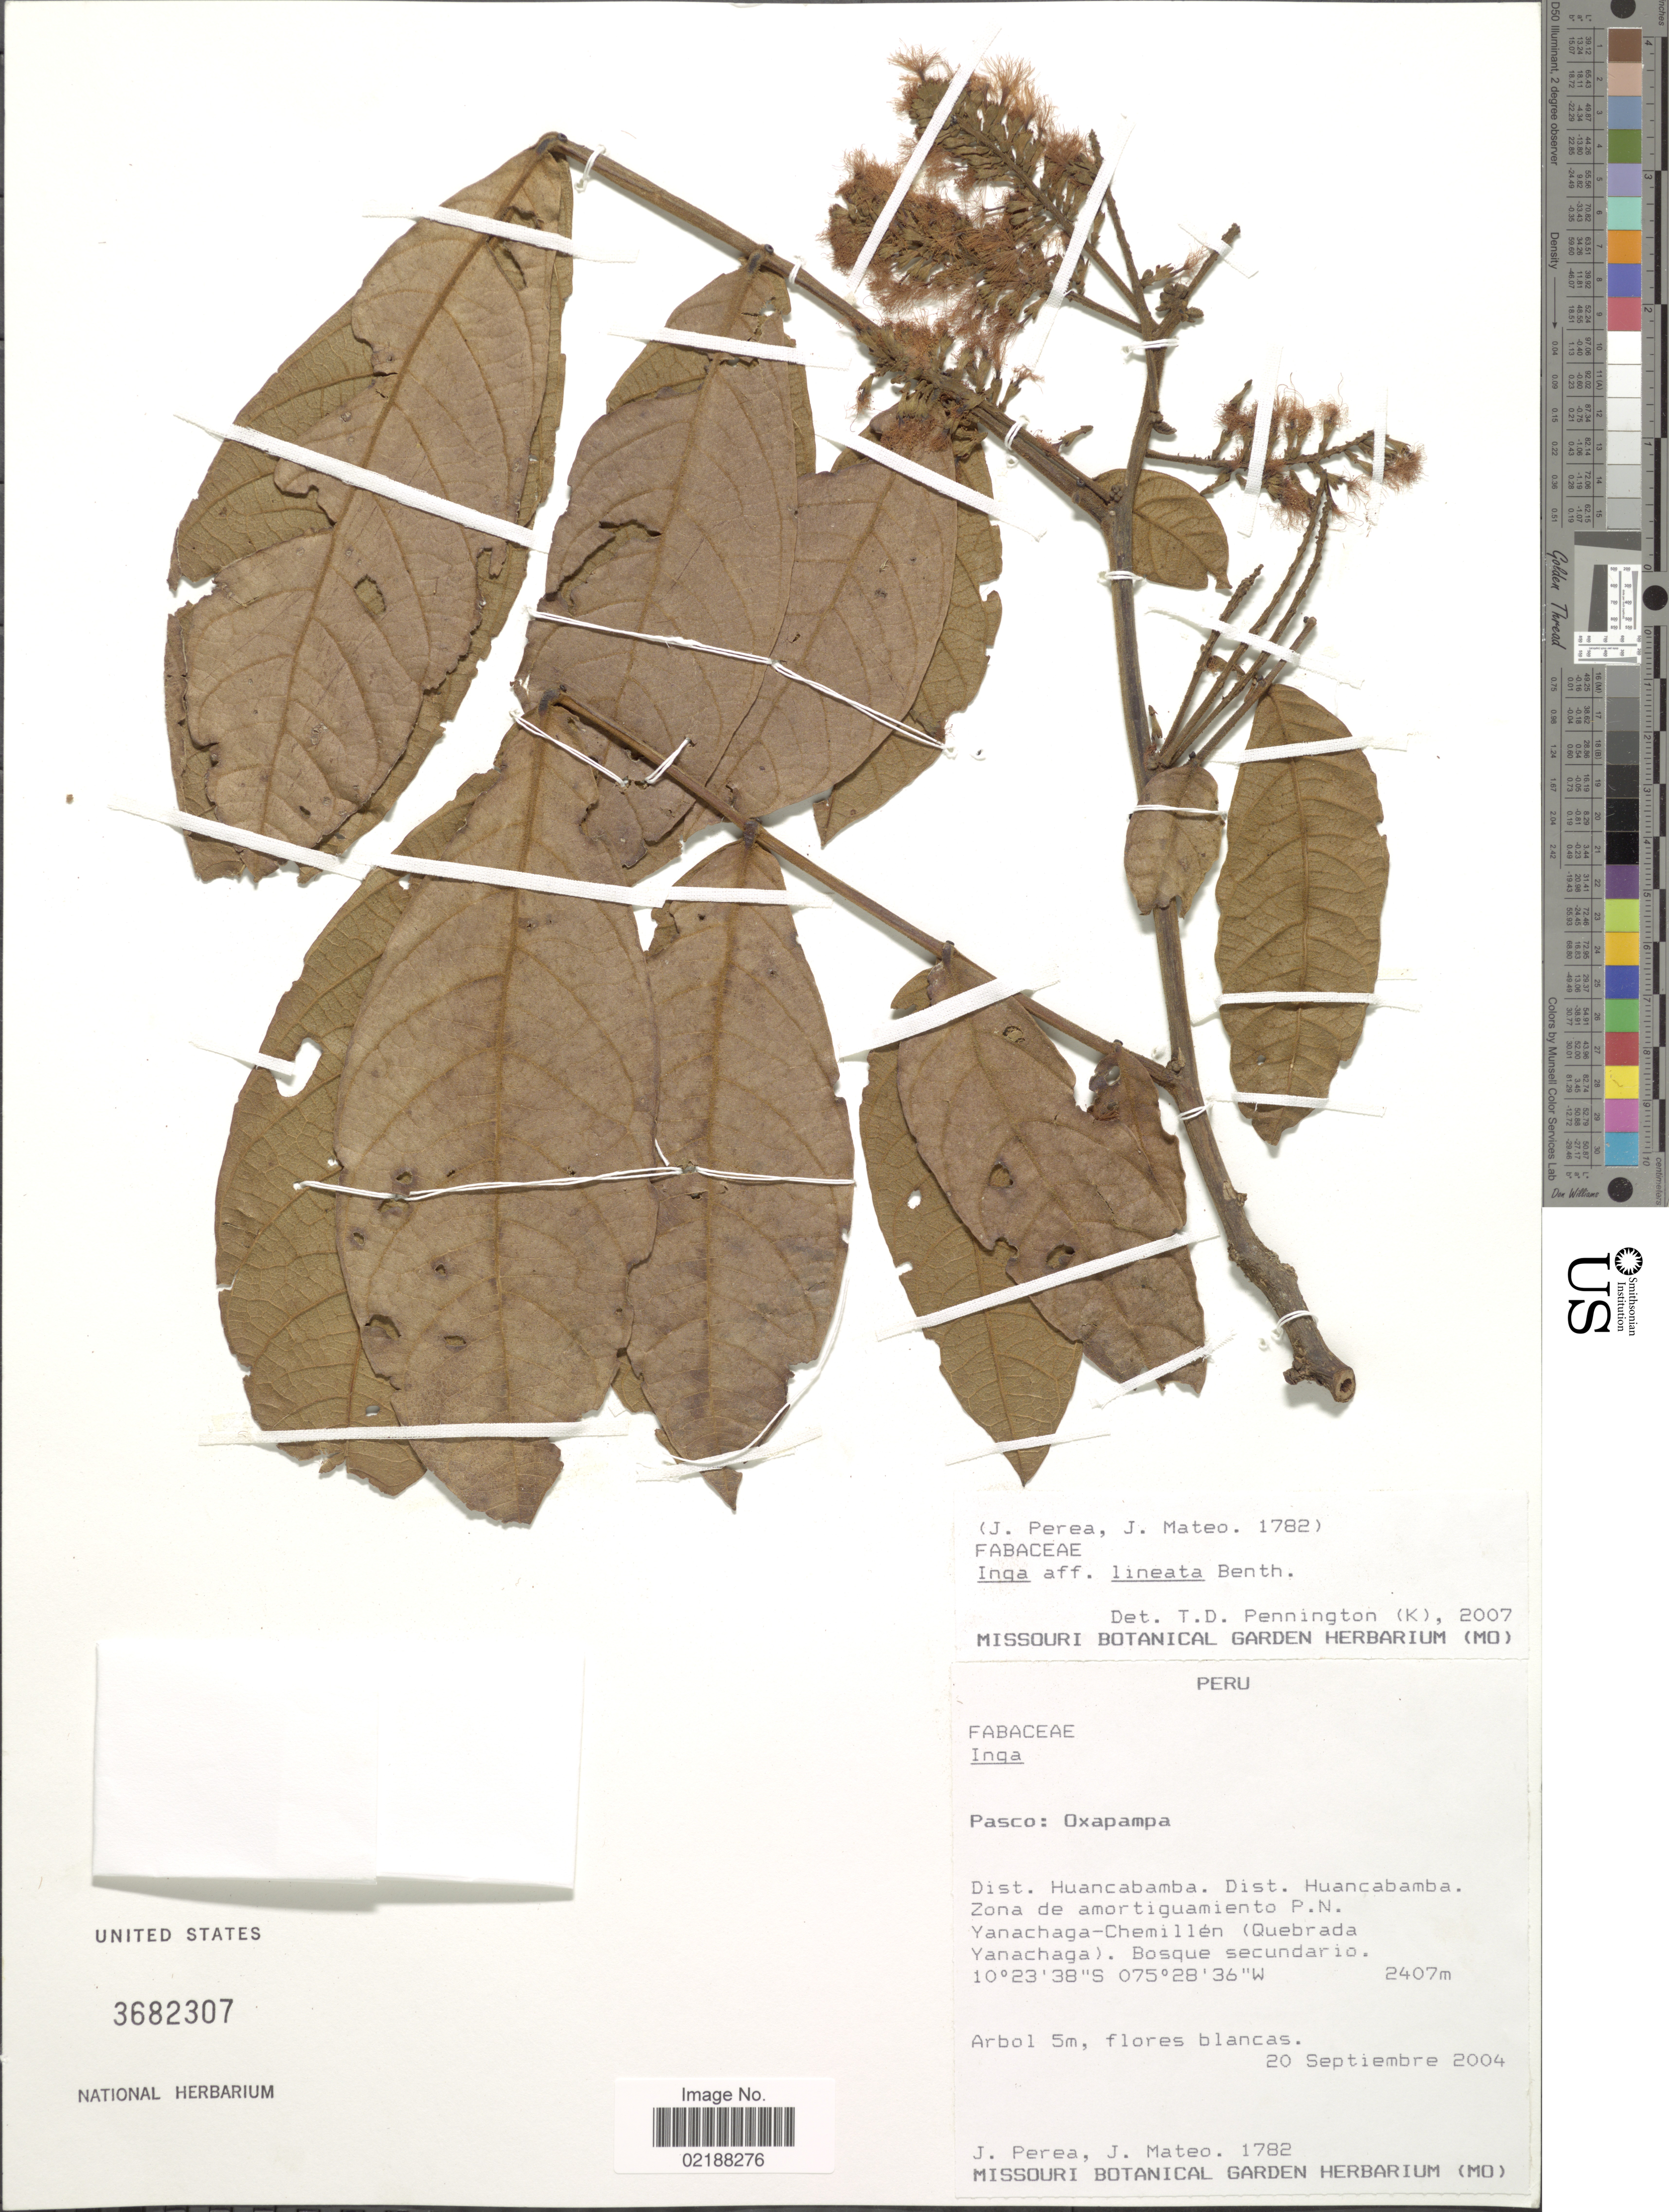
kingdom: Plantae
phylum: Tracheophyta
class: Magnoliopsida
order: Fabales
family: Fabaceae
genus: Inga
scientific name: Inga lineata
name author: Benth.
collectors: J. Perea & J. Mateo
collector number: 1782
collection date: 2004-09-20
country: Peru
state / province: Pasco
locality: Oxapampa. Dist. Huancabamba. Dist. Huancabamba. Zona de amortiguamiento P.N. Yanachaga-Chemillen (Quebrada Yanachaga)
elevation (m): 2407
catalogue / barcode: US 3682307